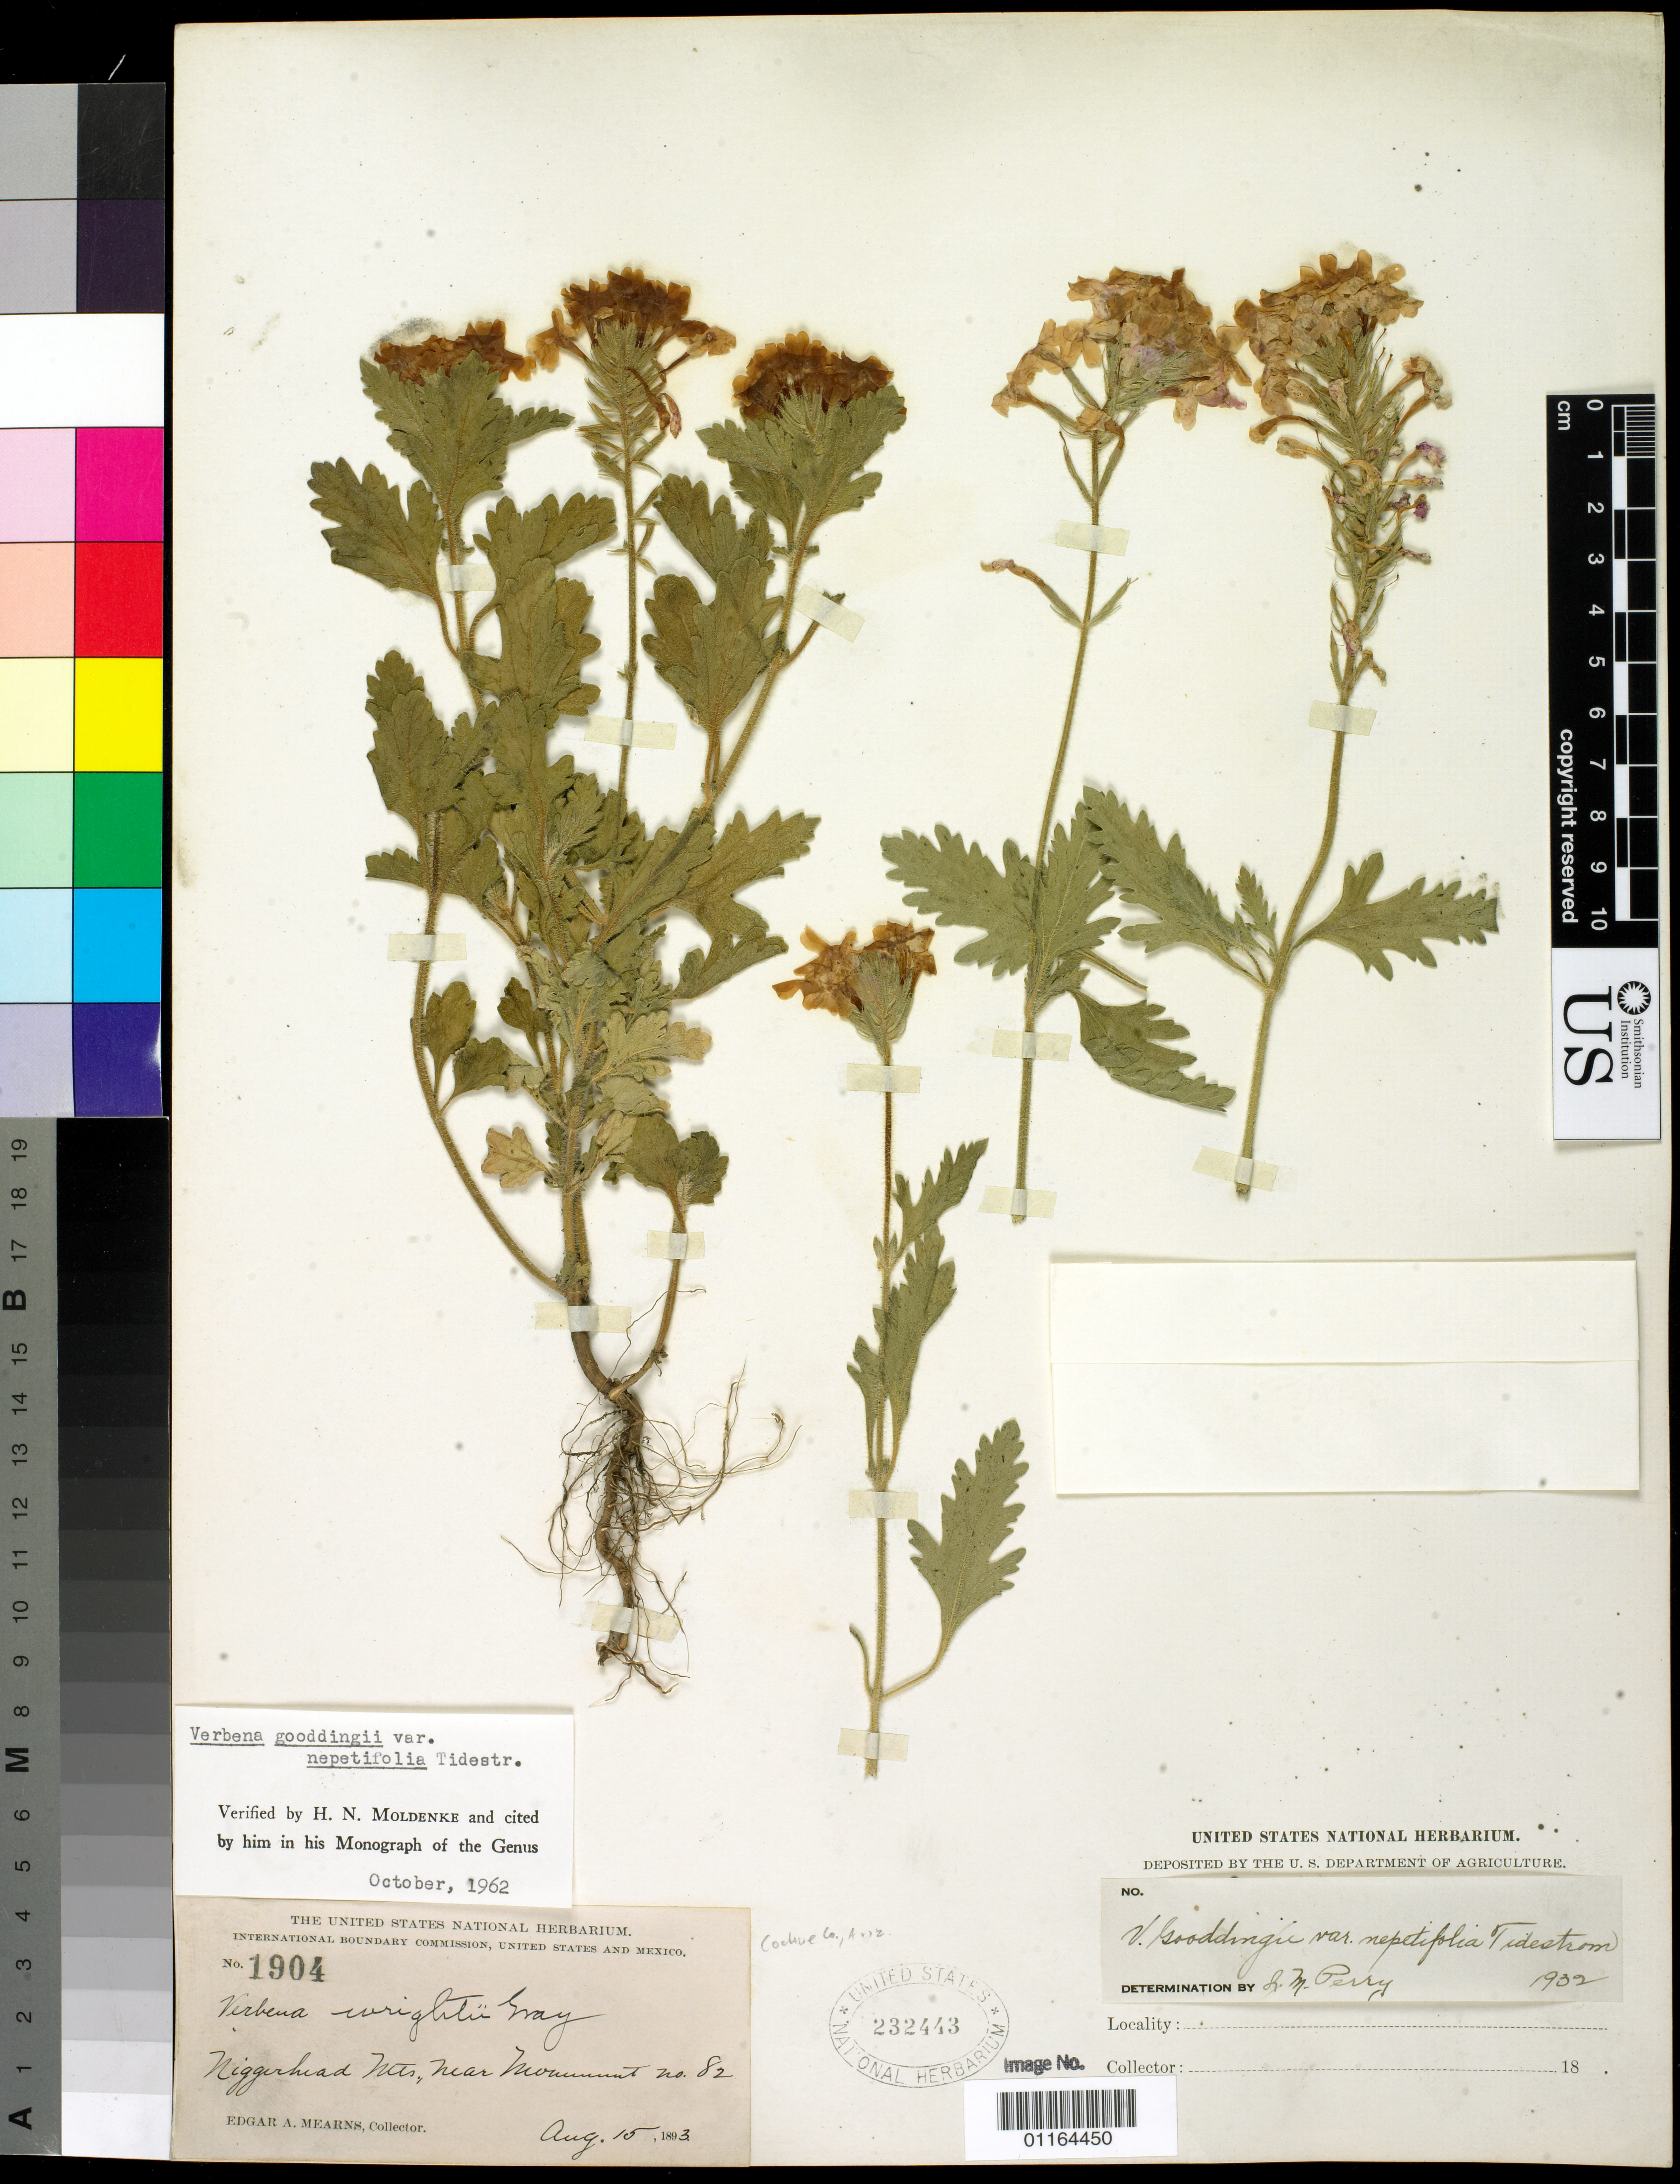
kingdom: Plantae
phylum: Tracheophyta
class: Magnoliopsida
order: Lamiales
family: Verbenaceae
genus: Verbena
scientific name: Verbena gooddingii var. nepetifolia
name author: Tidestr.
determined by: Moldenke, H. N.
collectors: E. A. Mearns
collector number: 1904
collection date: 1893-08-15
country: United States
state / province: Texas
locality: Nigger Head Mountain, near Monument # 82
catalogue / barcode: US 232443